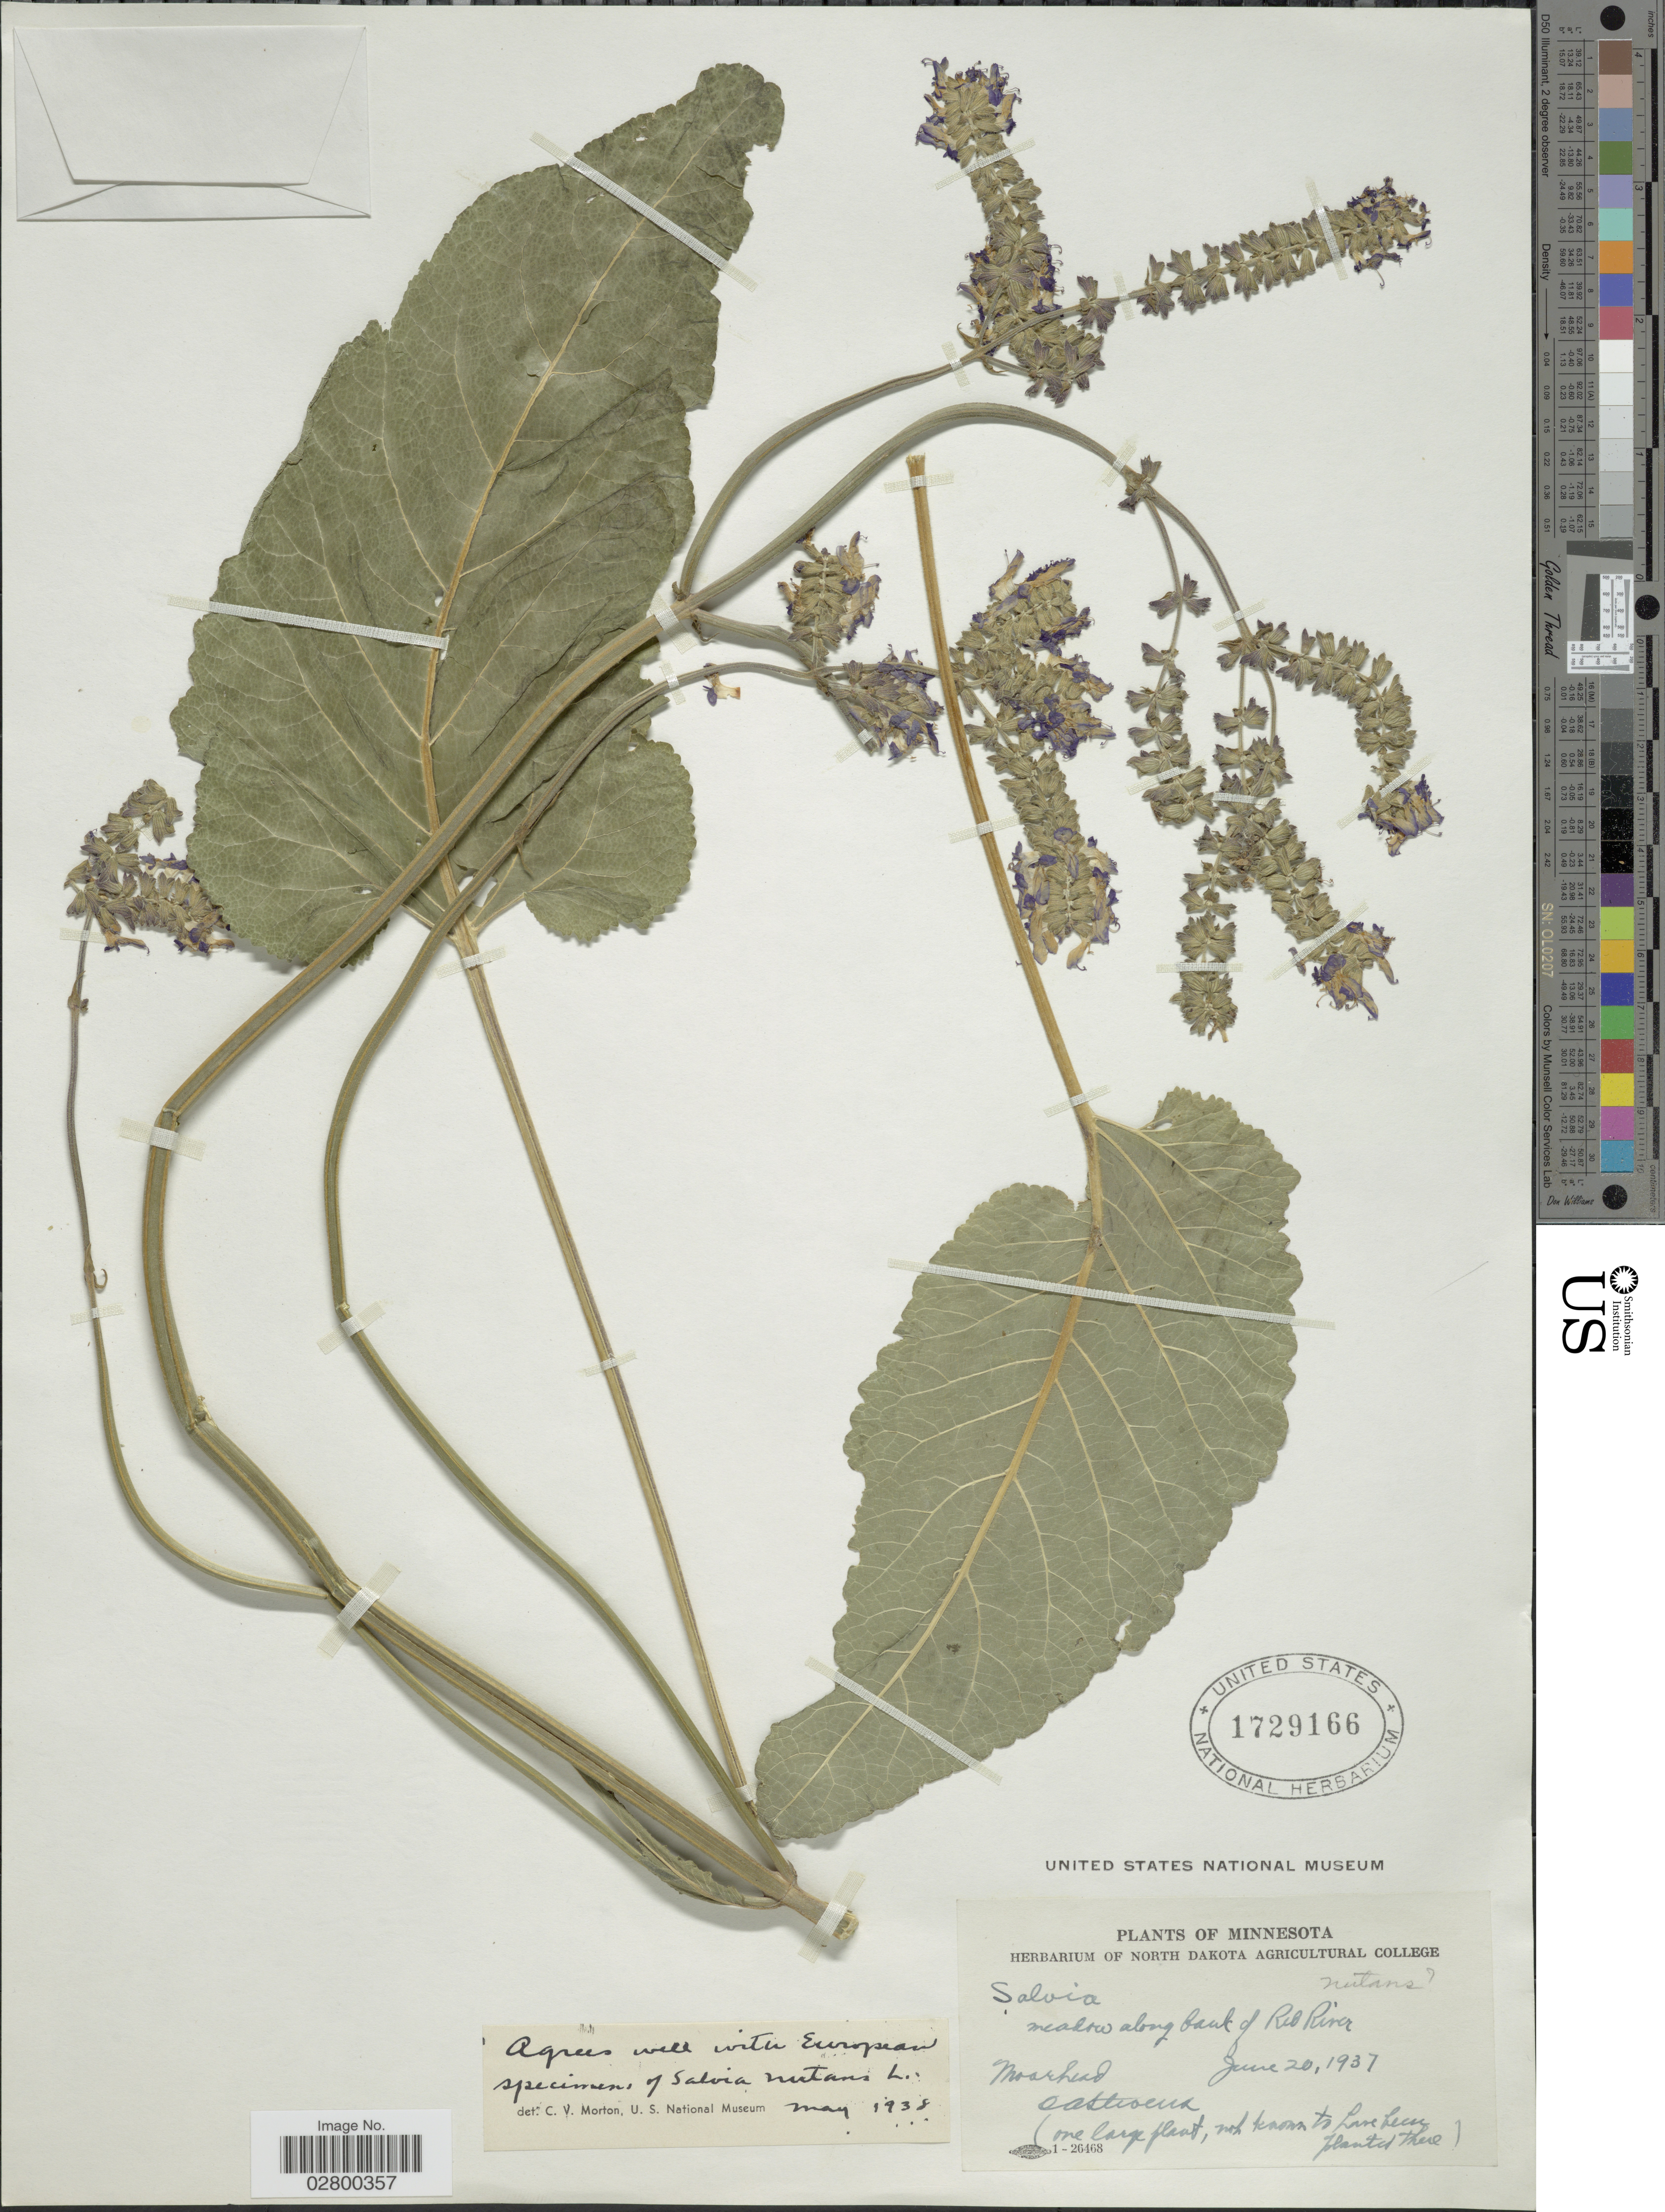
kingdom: Plantae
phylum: Tracheophyta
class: Magnoliopsida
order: Lamiales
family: Lamiaceae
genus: Salvia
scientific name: Salvia nutans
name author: L.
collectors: O. A. Stevens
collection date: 1937-06-20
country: United States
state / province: Minnesota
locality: Meadow along bank of Rio River. Moorhead.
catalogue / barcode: US 1729166